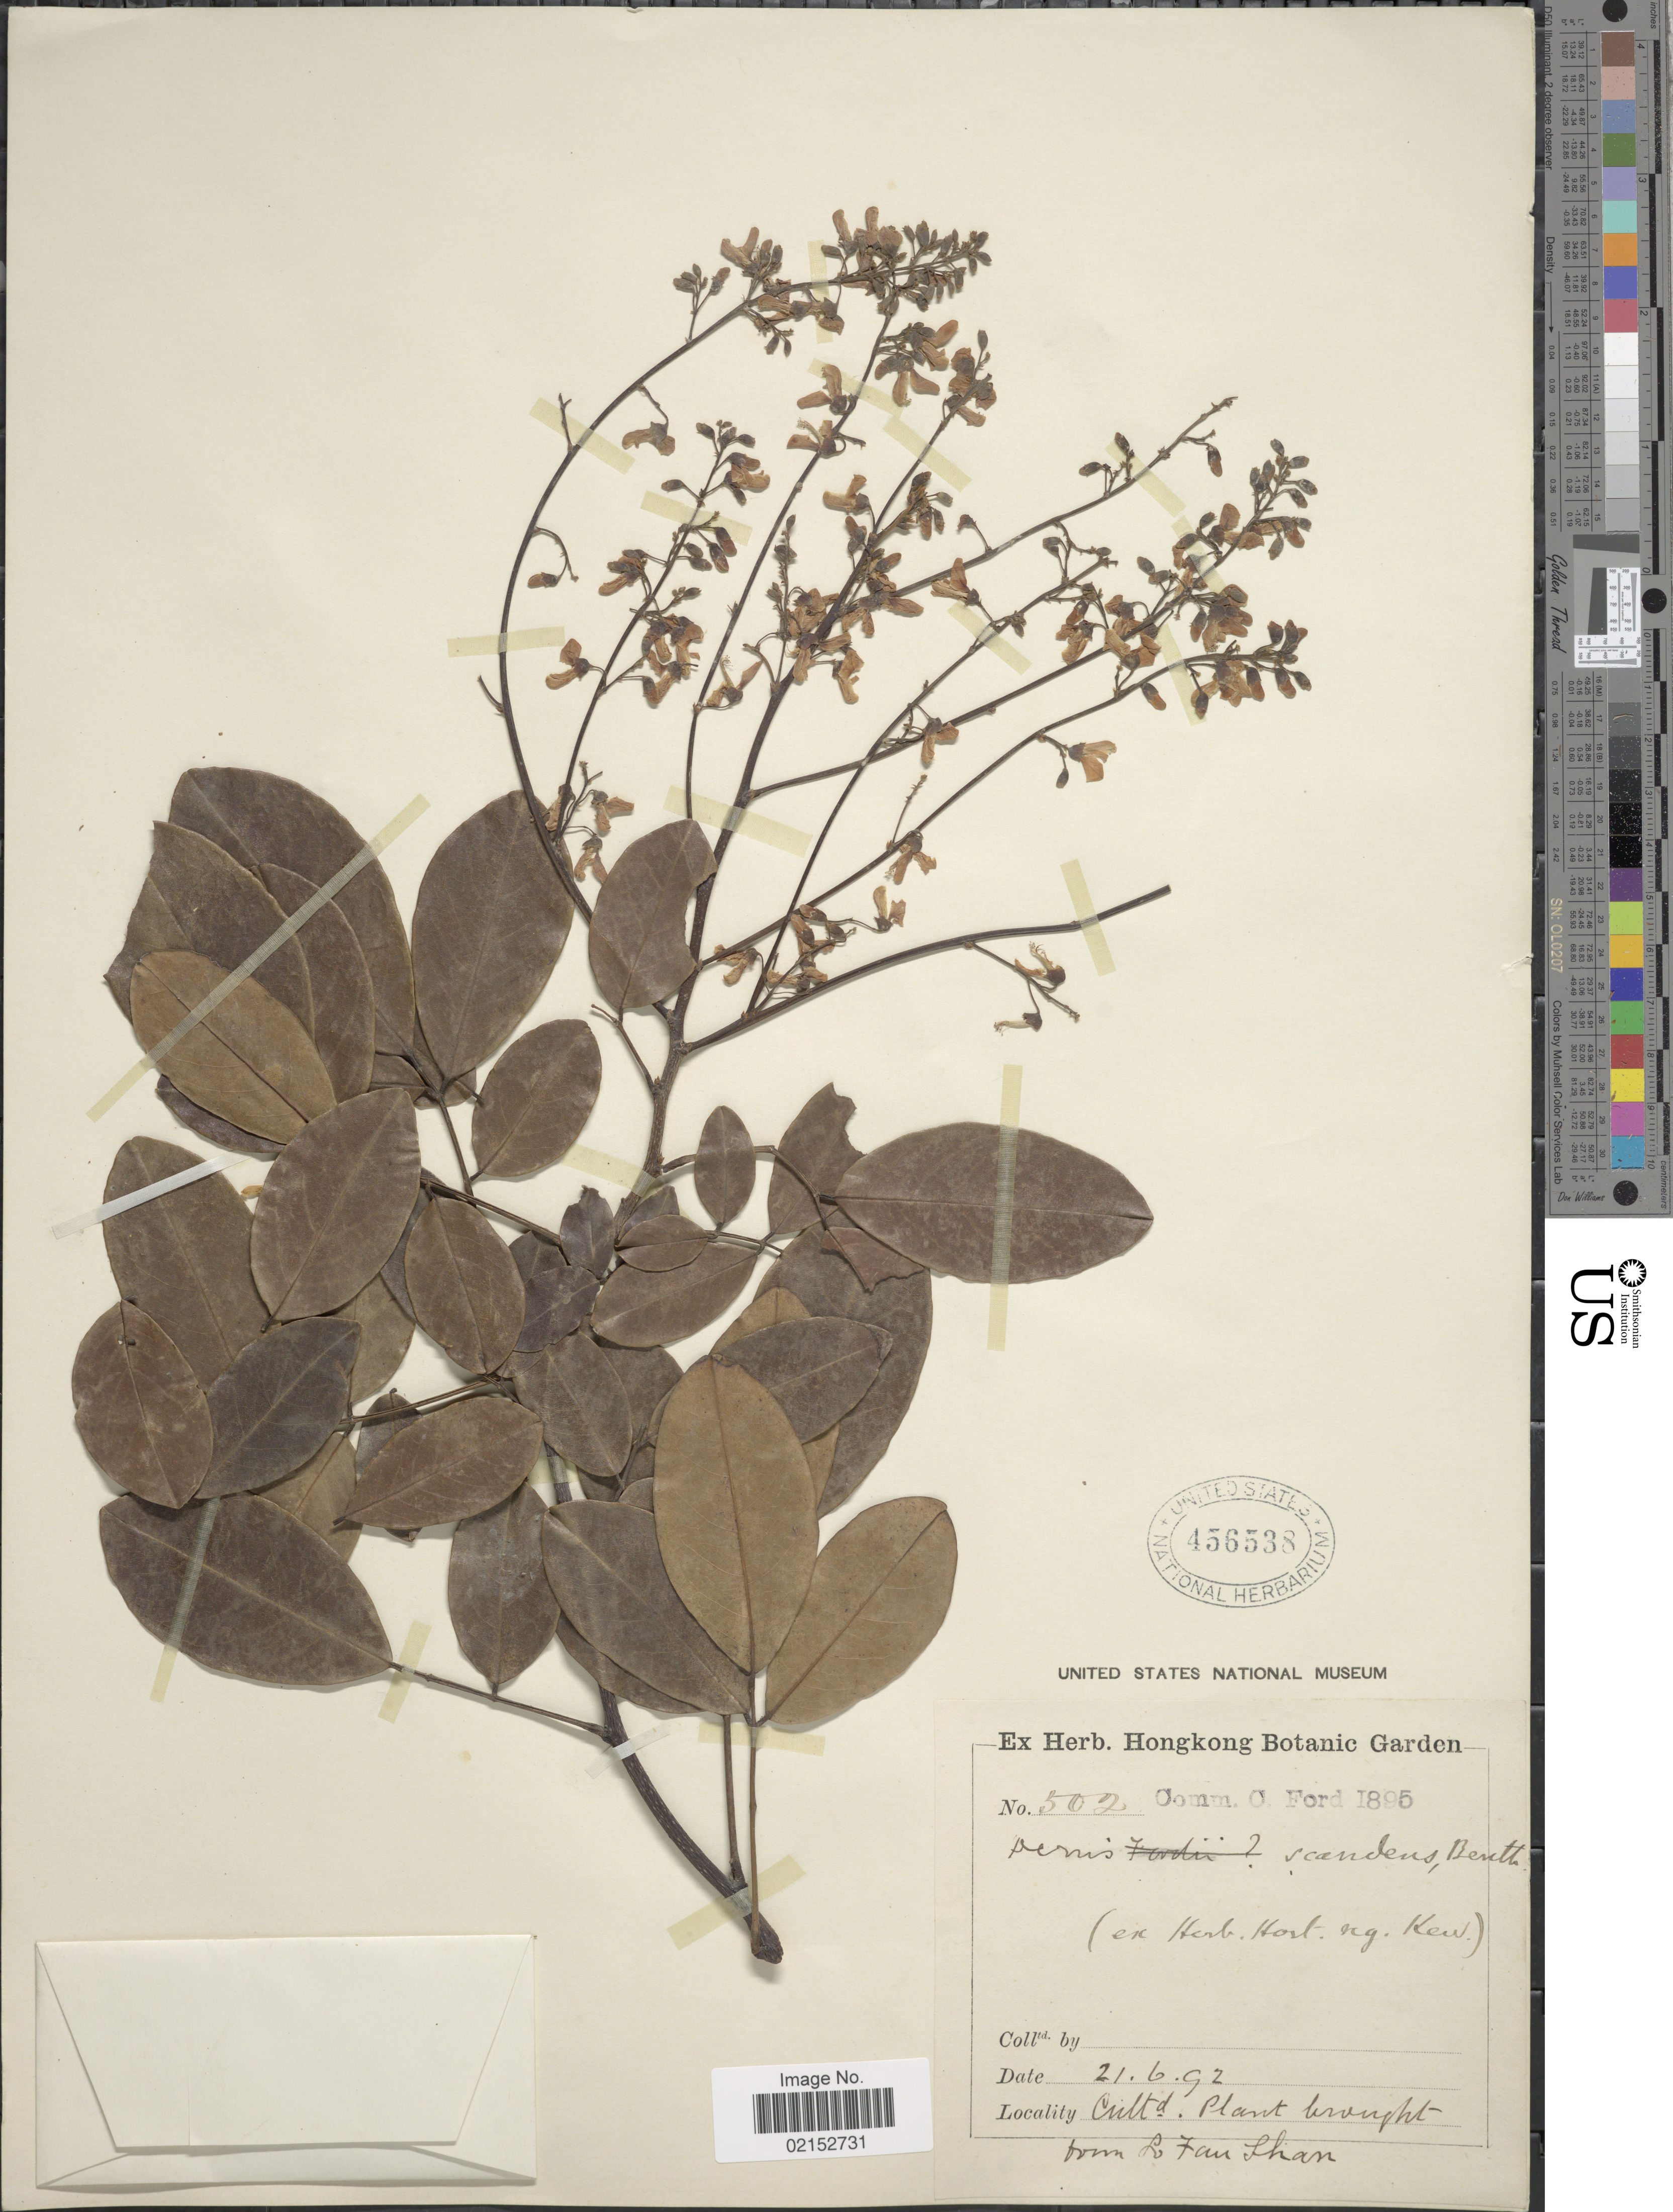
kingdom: Plantae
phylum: Tracheophyta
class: Magnoliopsida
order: Fabales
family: Fabaceae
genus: Brachypterum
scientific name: Brachypterum scandens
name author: (Roxb.) Miq.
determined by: Strong, Mark T., (BOT), Smithsonian Institution - National Museum of Natural History (UNITED STATES)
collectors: ex herb. Hong Kong Botanical Gardens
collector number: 502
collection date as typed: Transcribed d/m/y: 21/6/92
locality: L. Fan Shan [interpreted]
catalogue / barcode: US 456538